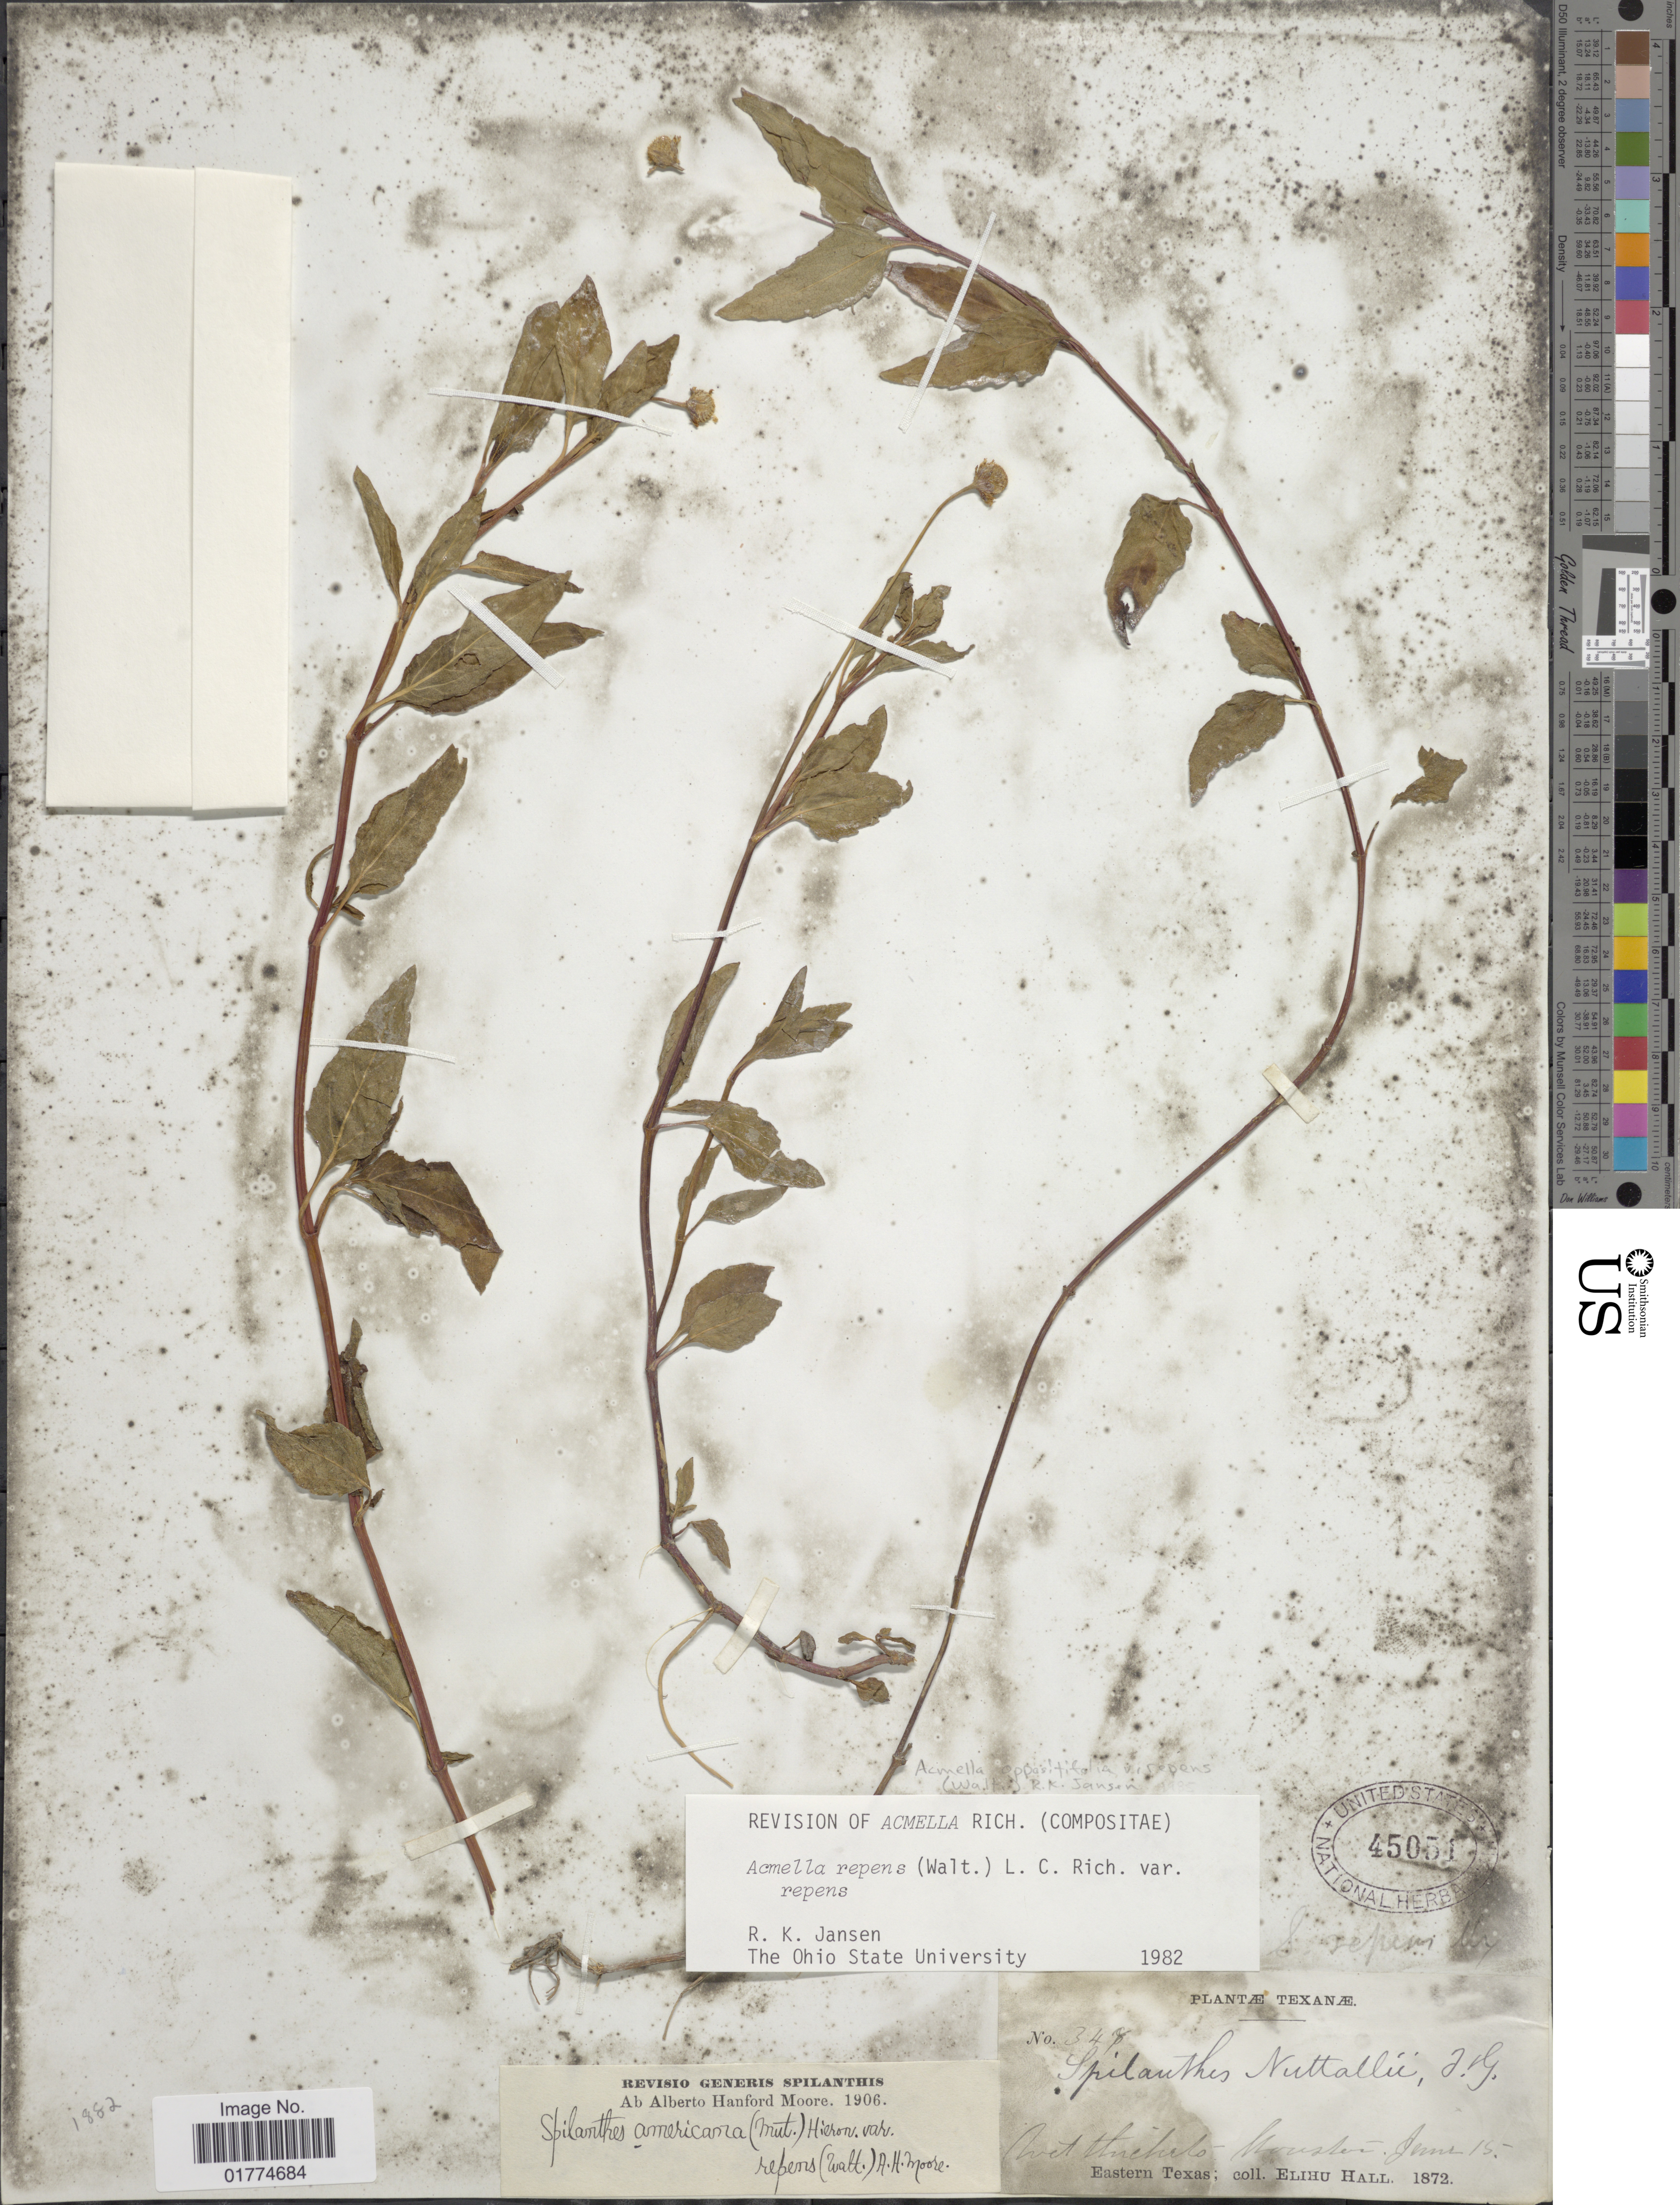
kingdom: Plantae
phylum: Tracheophyta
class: Magnoliopsida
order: Asterales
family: Asteraceae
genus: Acmella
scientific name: Acmella oppositifolia var. repens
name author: (Walter) R.K. Jansen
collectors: E. Hall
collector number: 348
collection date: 1872-06-15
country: United States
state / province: Texas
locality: Houston. Eastern Texas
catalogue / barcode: US 45051